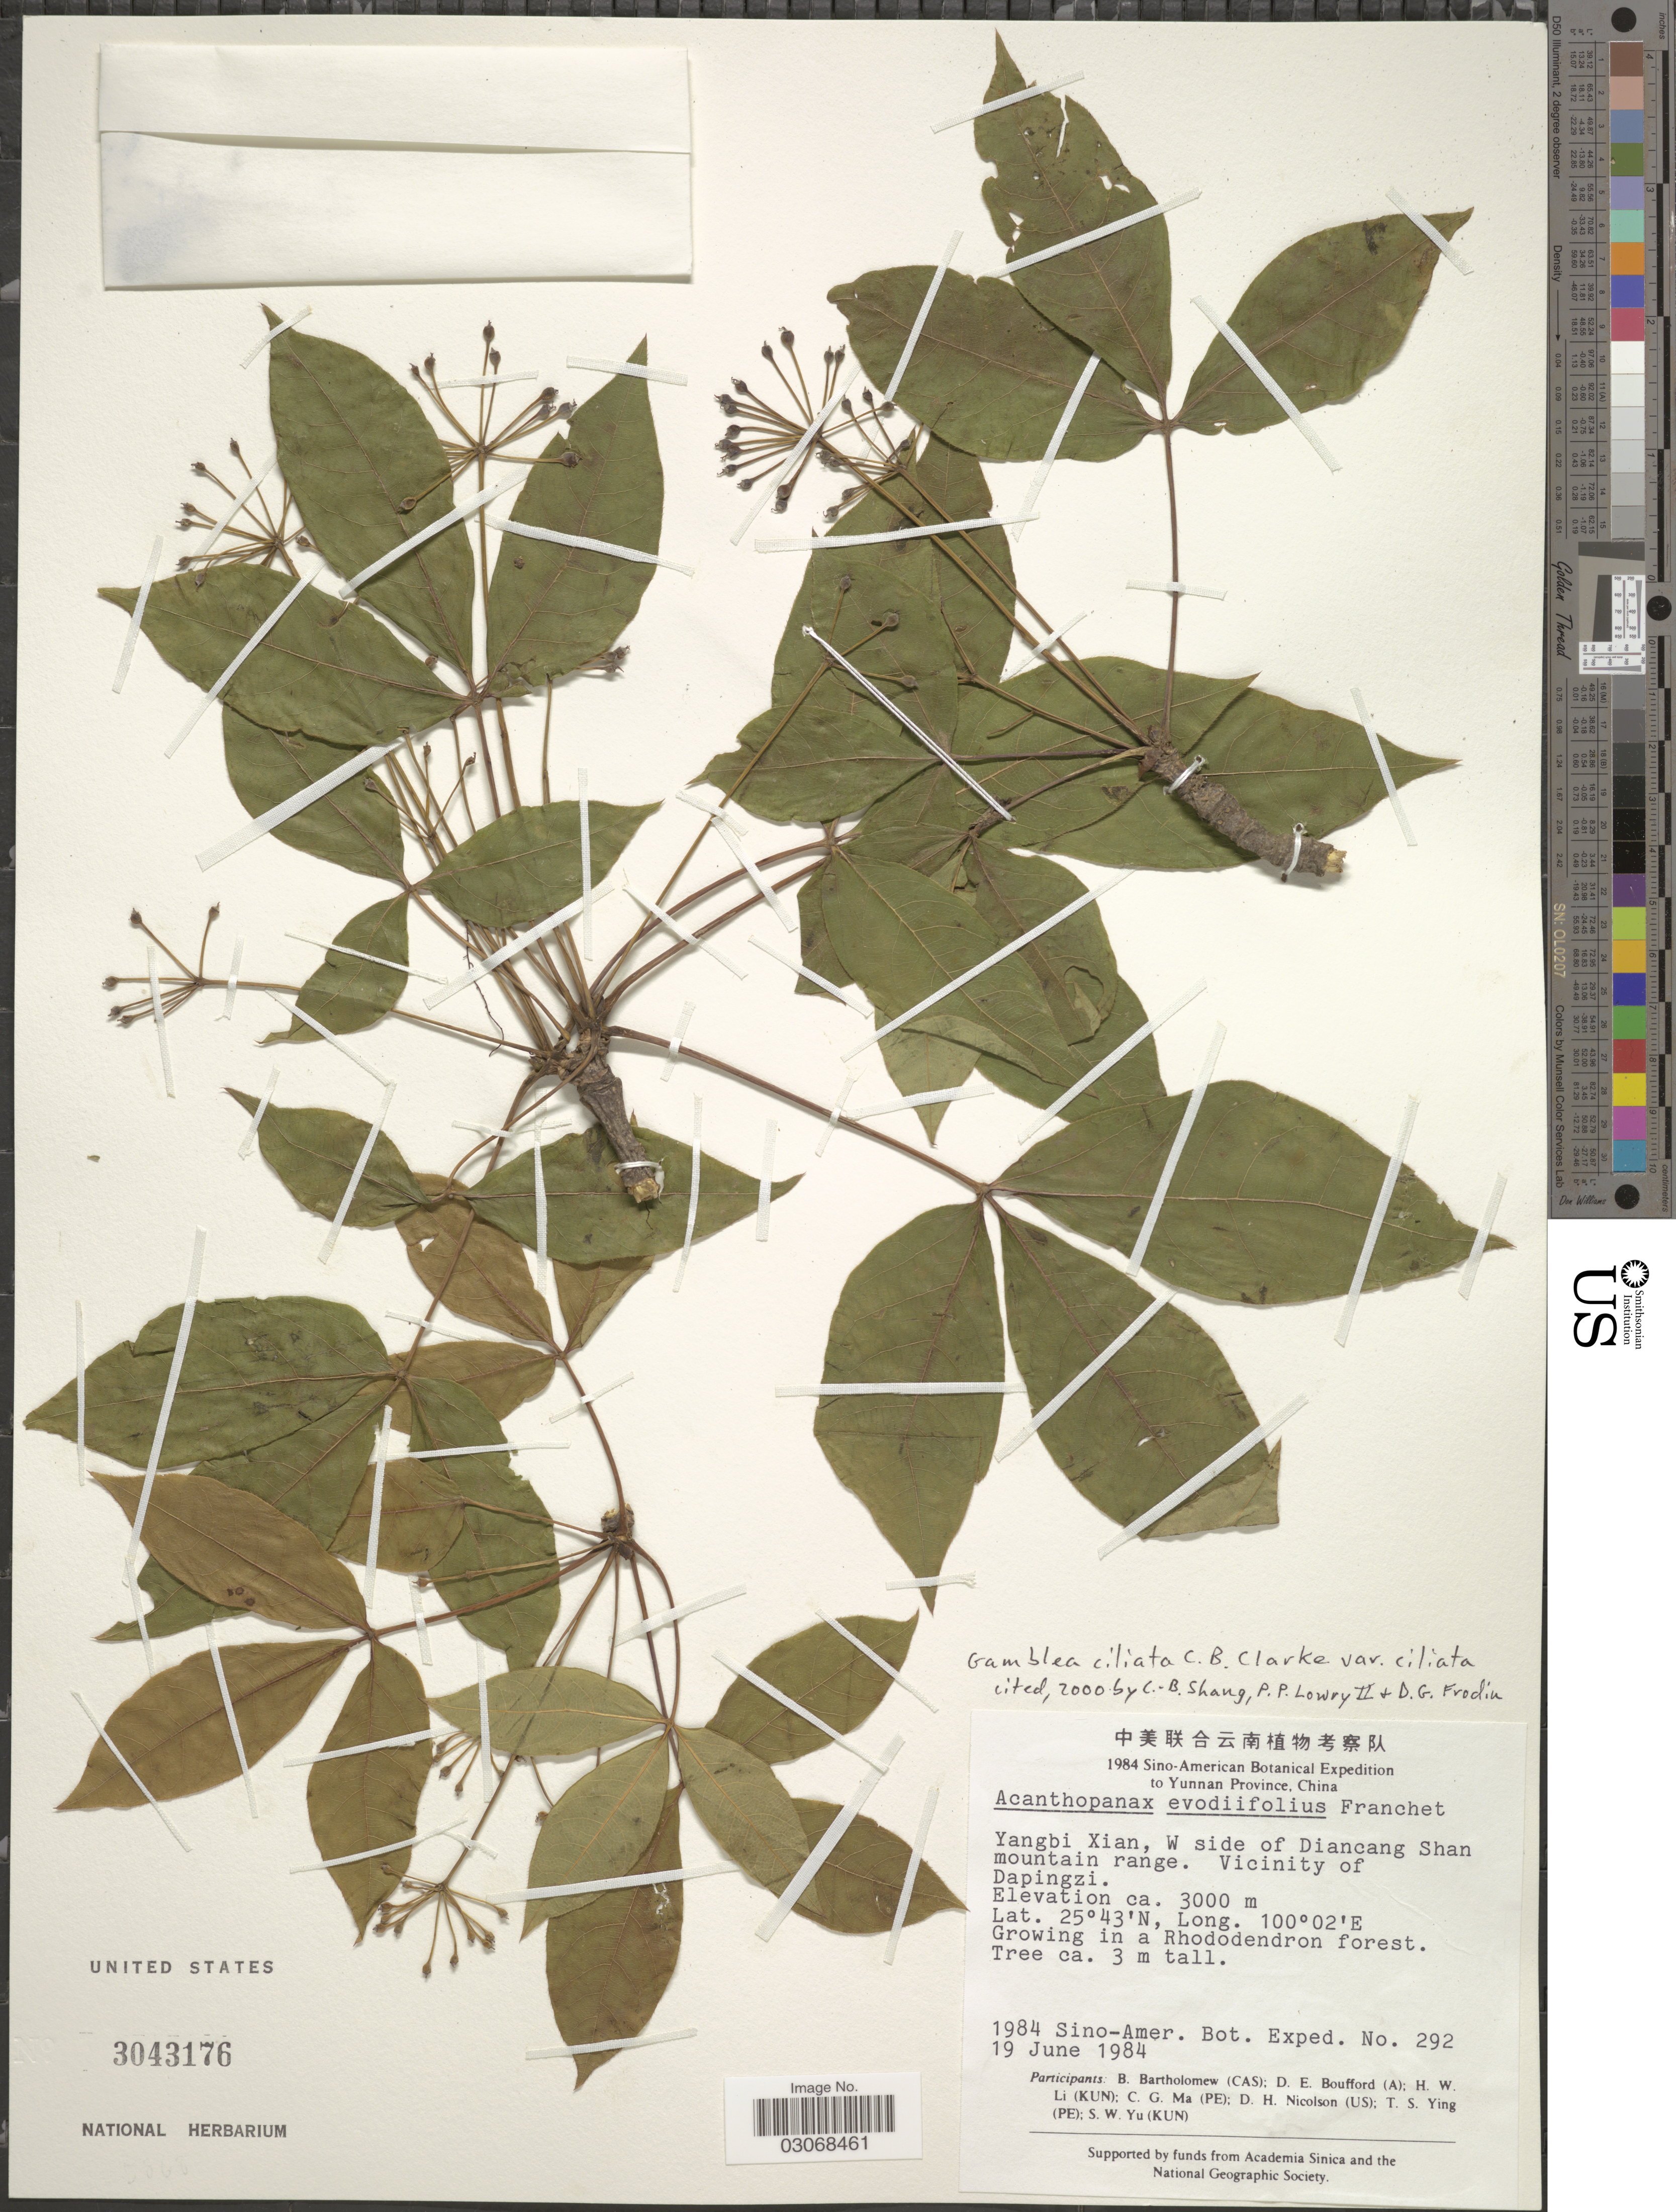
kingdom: Plantae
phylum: Tracheophyta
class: Magnoliopsida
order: Apiales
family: Araliaceae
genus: Gamblea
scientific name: Gamblea ciliata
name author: C.B. Clarke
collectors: Sino-Amer. Bot. Exped. 1984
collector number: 292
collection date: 1984-06-19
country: China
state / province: Yunnan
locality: Yangbi Xian, W side of Diancang Shan mountain range, Vicinity of Dapingzi.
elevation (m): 3000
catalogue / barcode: US 3043176